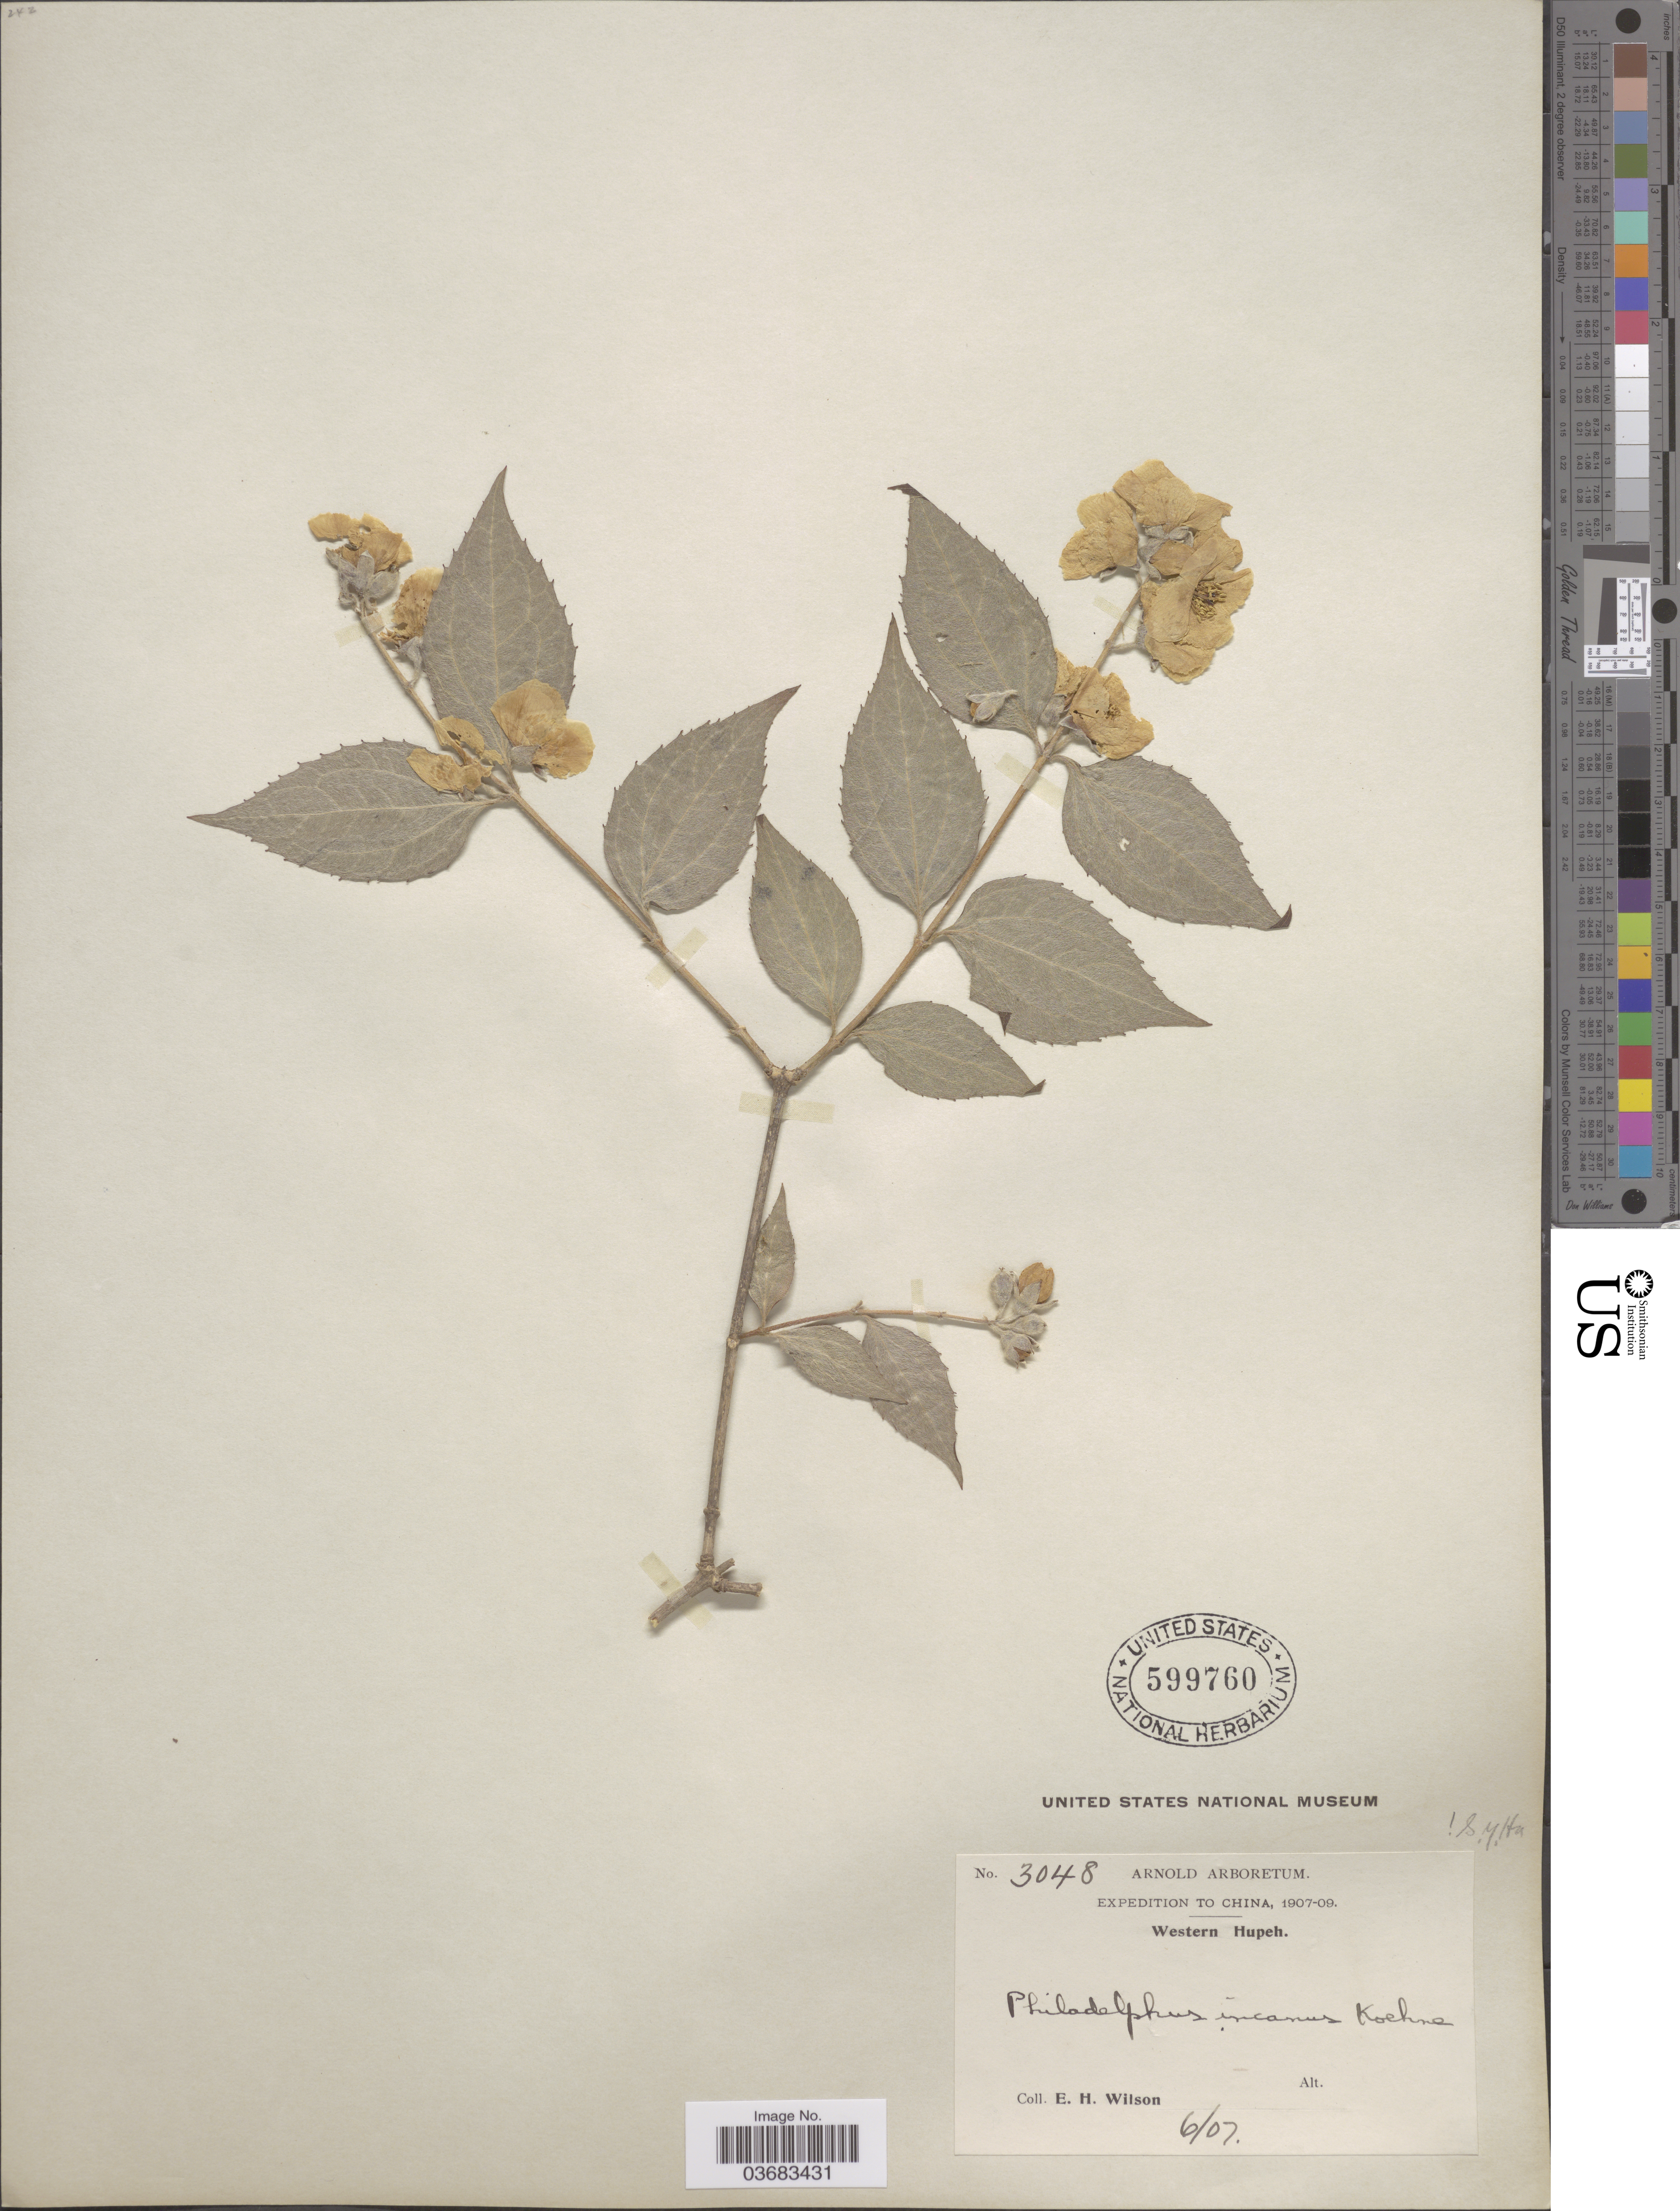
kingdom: Plantae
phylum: Tracheophyta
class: Magnoliopsida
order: Cornales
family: Hydrangeaceae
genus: Philadelphus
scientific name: Philadelphus incanus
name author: Koehne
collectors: E. Wilson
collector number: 3048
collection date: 1907-06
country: China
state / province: Hubei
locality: Expedition to China, 1907-09. Western Hupeh.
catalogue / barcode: US 599760